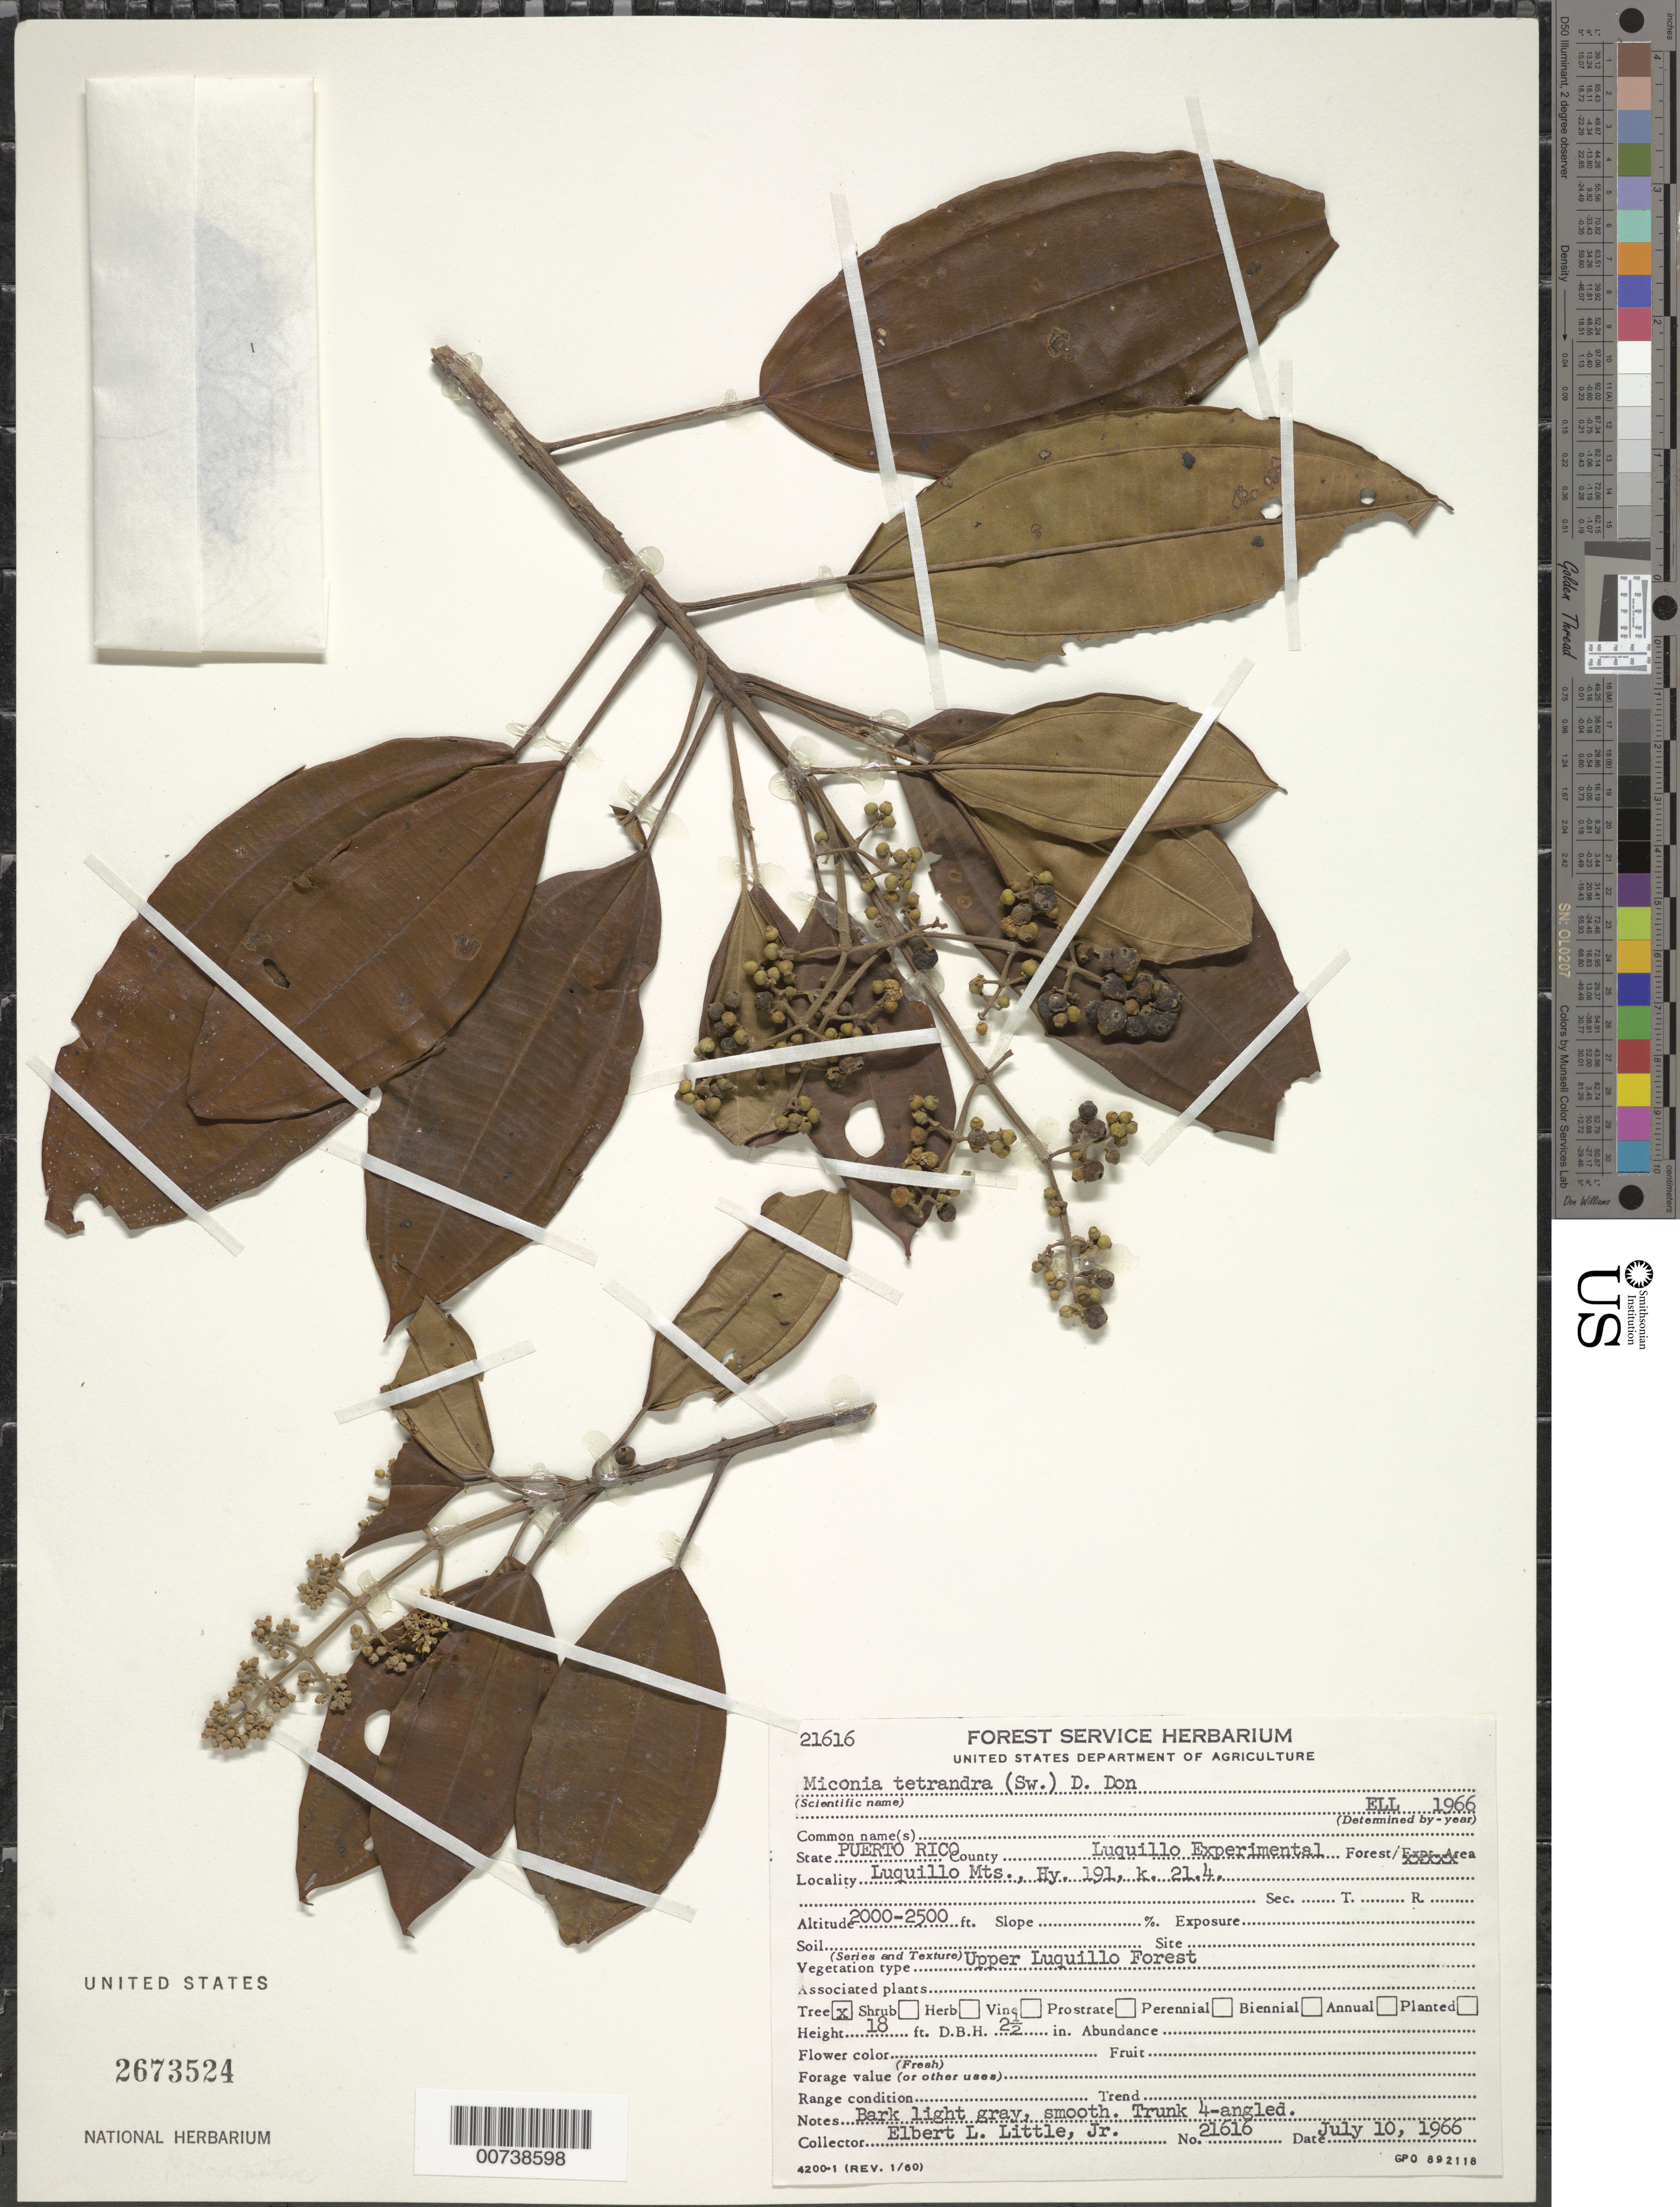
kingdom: Plantae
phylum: Tracheophyta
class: Magnoliopsida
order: Myrtales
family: Melastomataceae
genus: Miconia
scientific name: Miconia tetrandra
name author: (Sw.) D. Don ex G. Don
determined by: Little, Elbert L., Jr., (FSSR), United States Department of Agriculture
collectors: E. L. Little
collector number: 21616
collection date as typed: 10 Jul 1966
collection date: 1966-07-10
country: Puerto Rico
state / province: Luquillo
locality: Luquillo Experimental Forest, Luquillo Mountains, Hy 191, km 21.4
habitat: Upper Luquillo Forest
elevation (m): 610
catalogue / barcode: US 2673524